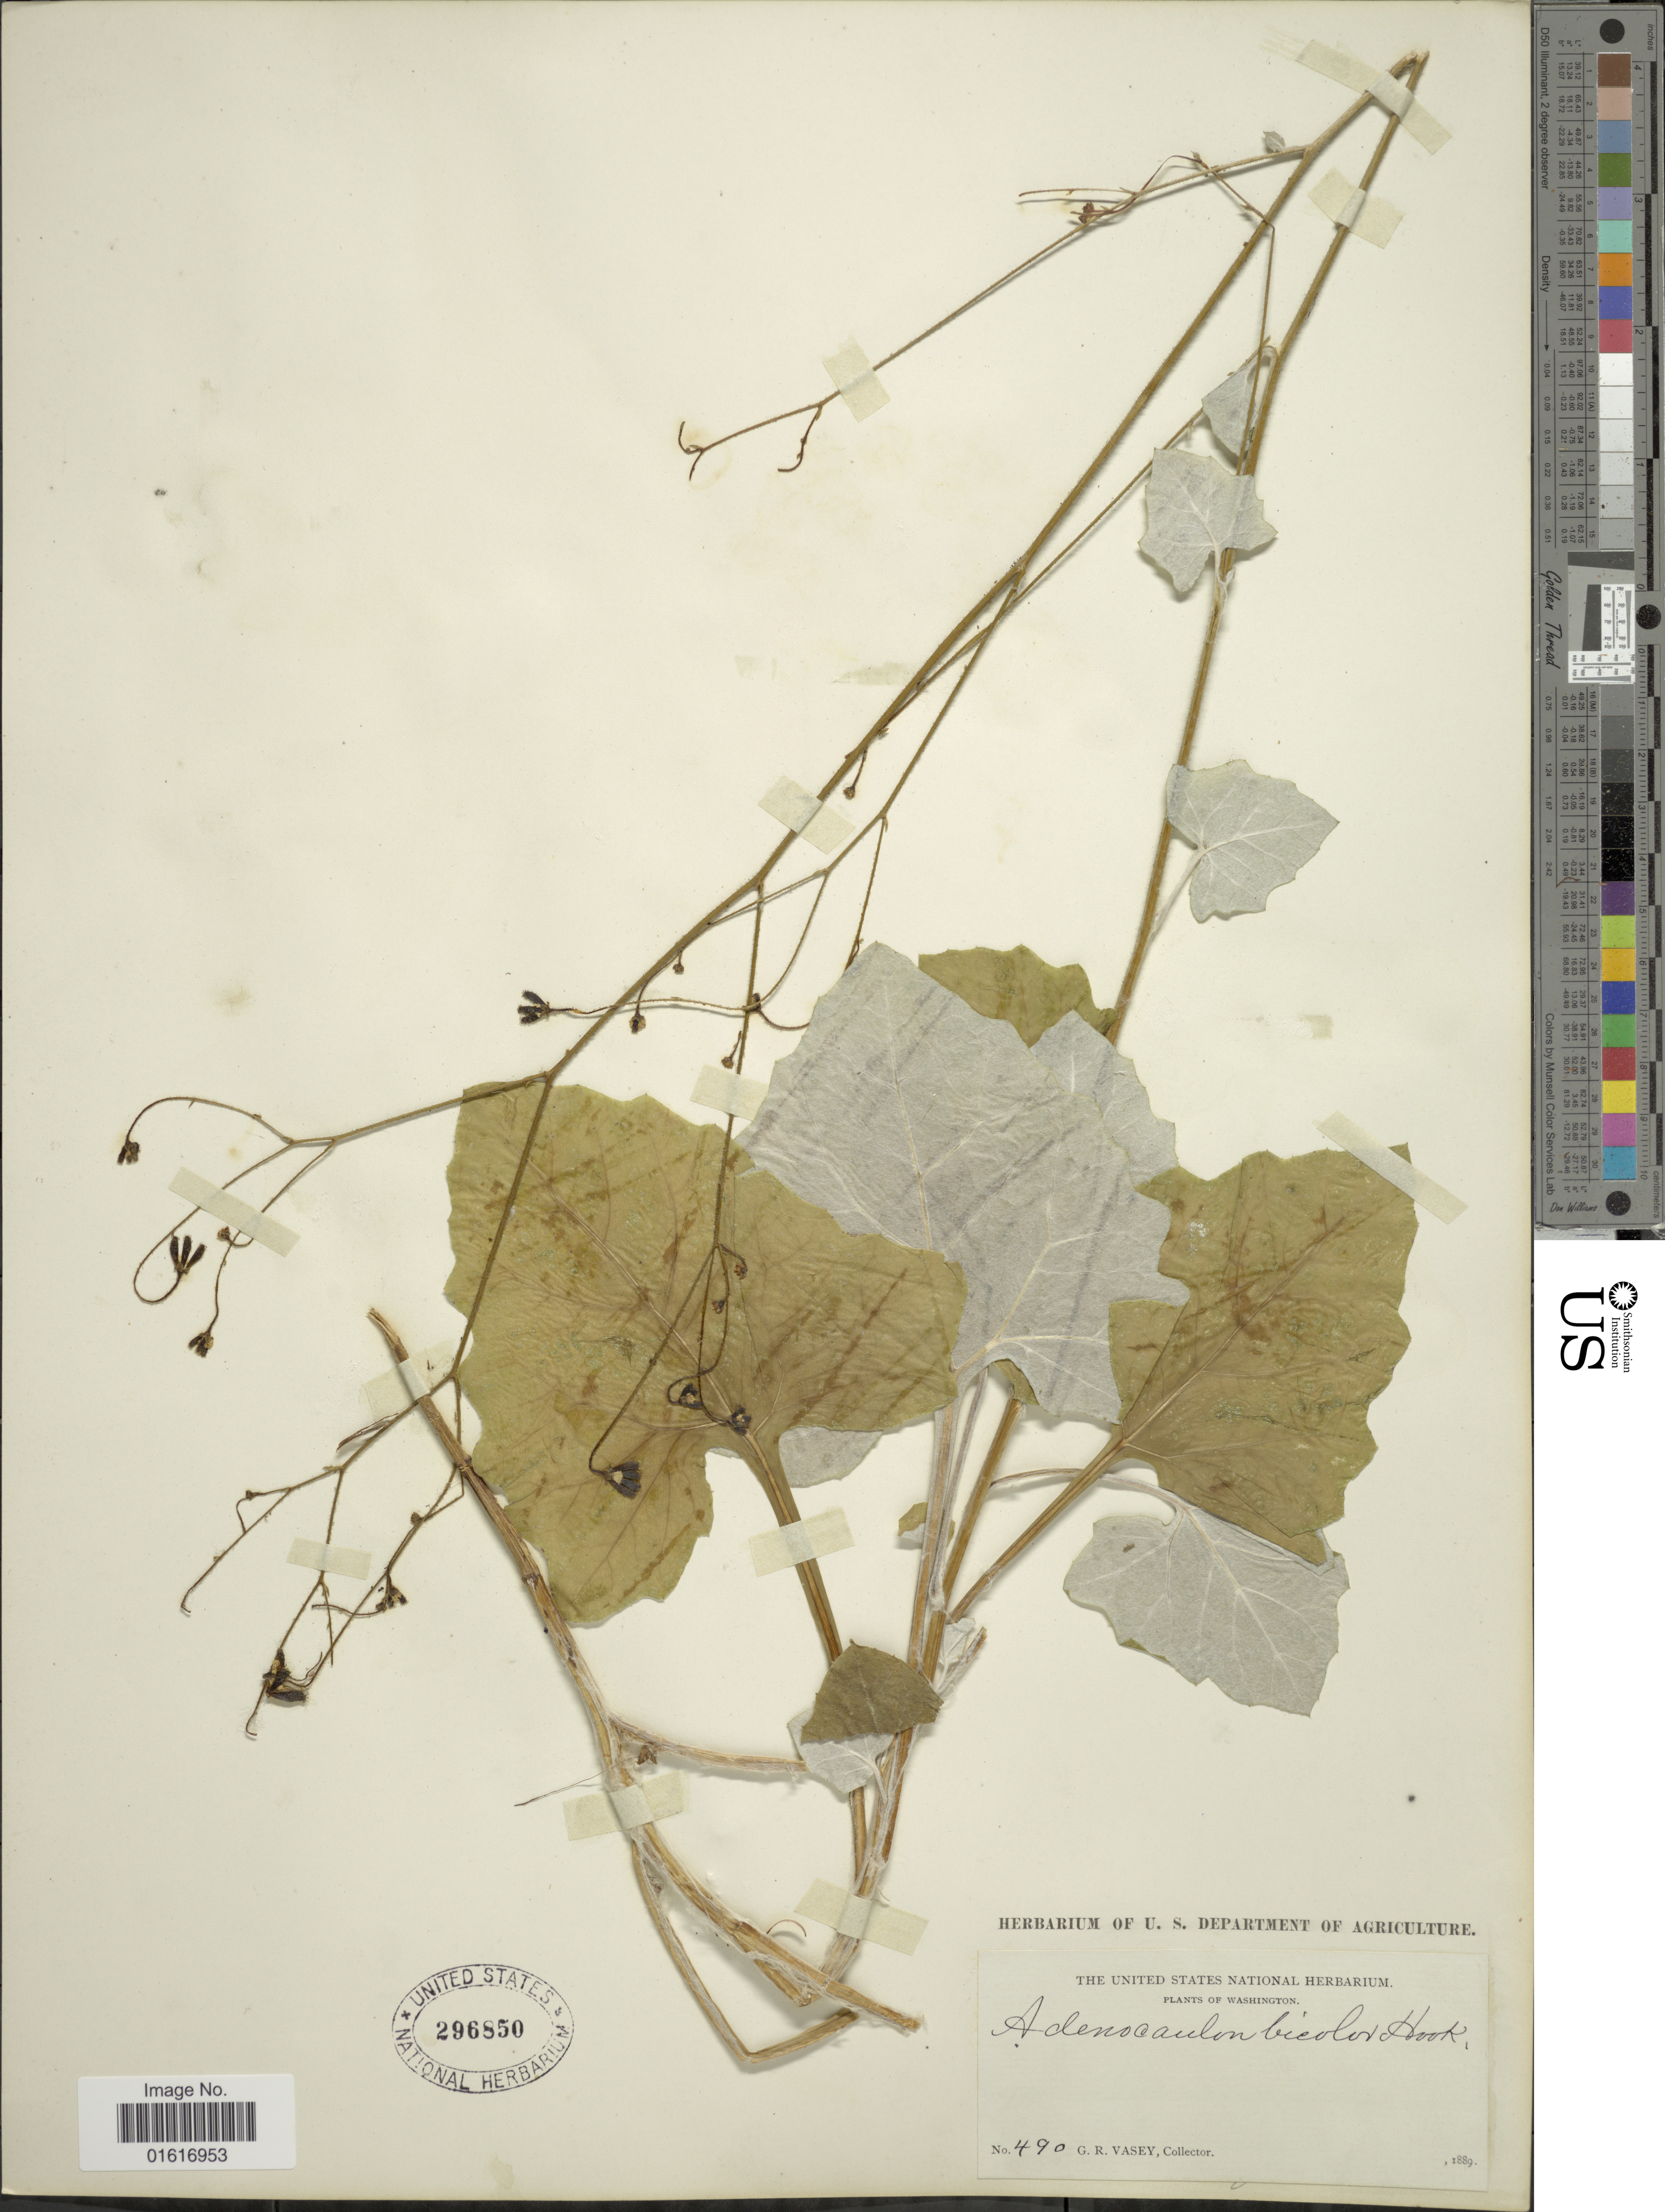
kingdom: Plantae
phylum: Tracheophyta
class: Magnoliopsida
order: Asterales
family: Asteraceae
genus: Adenocaulon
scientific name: Adenocaulon bicolor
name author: Hook.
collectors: G. R. Vasey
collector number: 490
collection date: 1889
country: United States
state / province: Washington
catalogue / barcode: US 296850